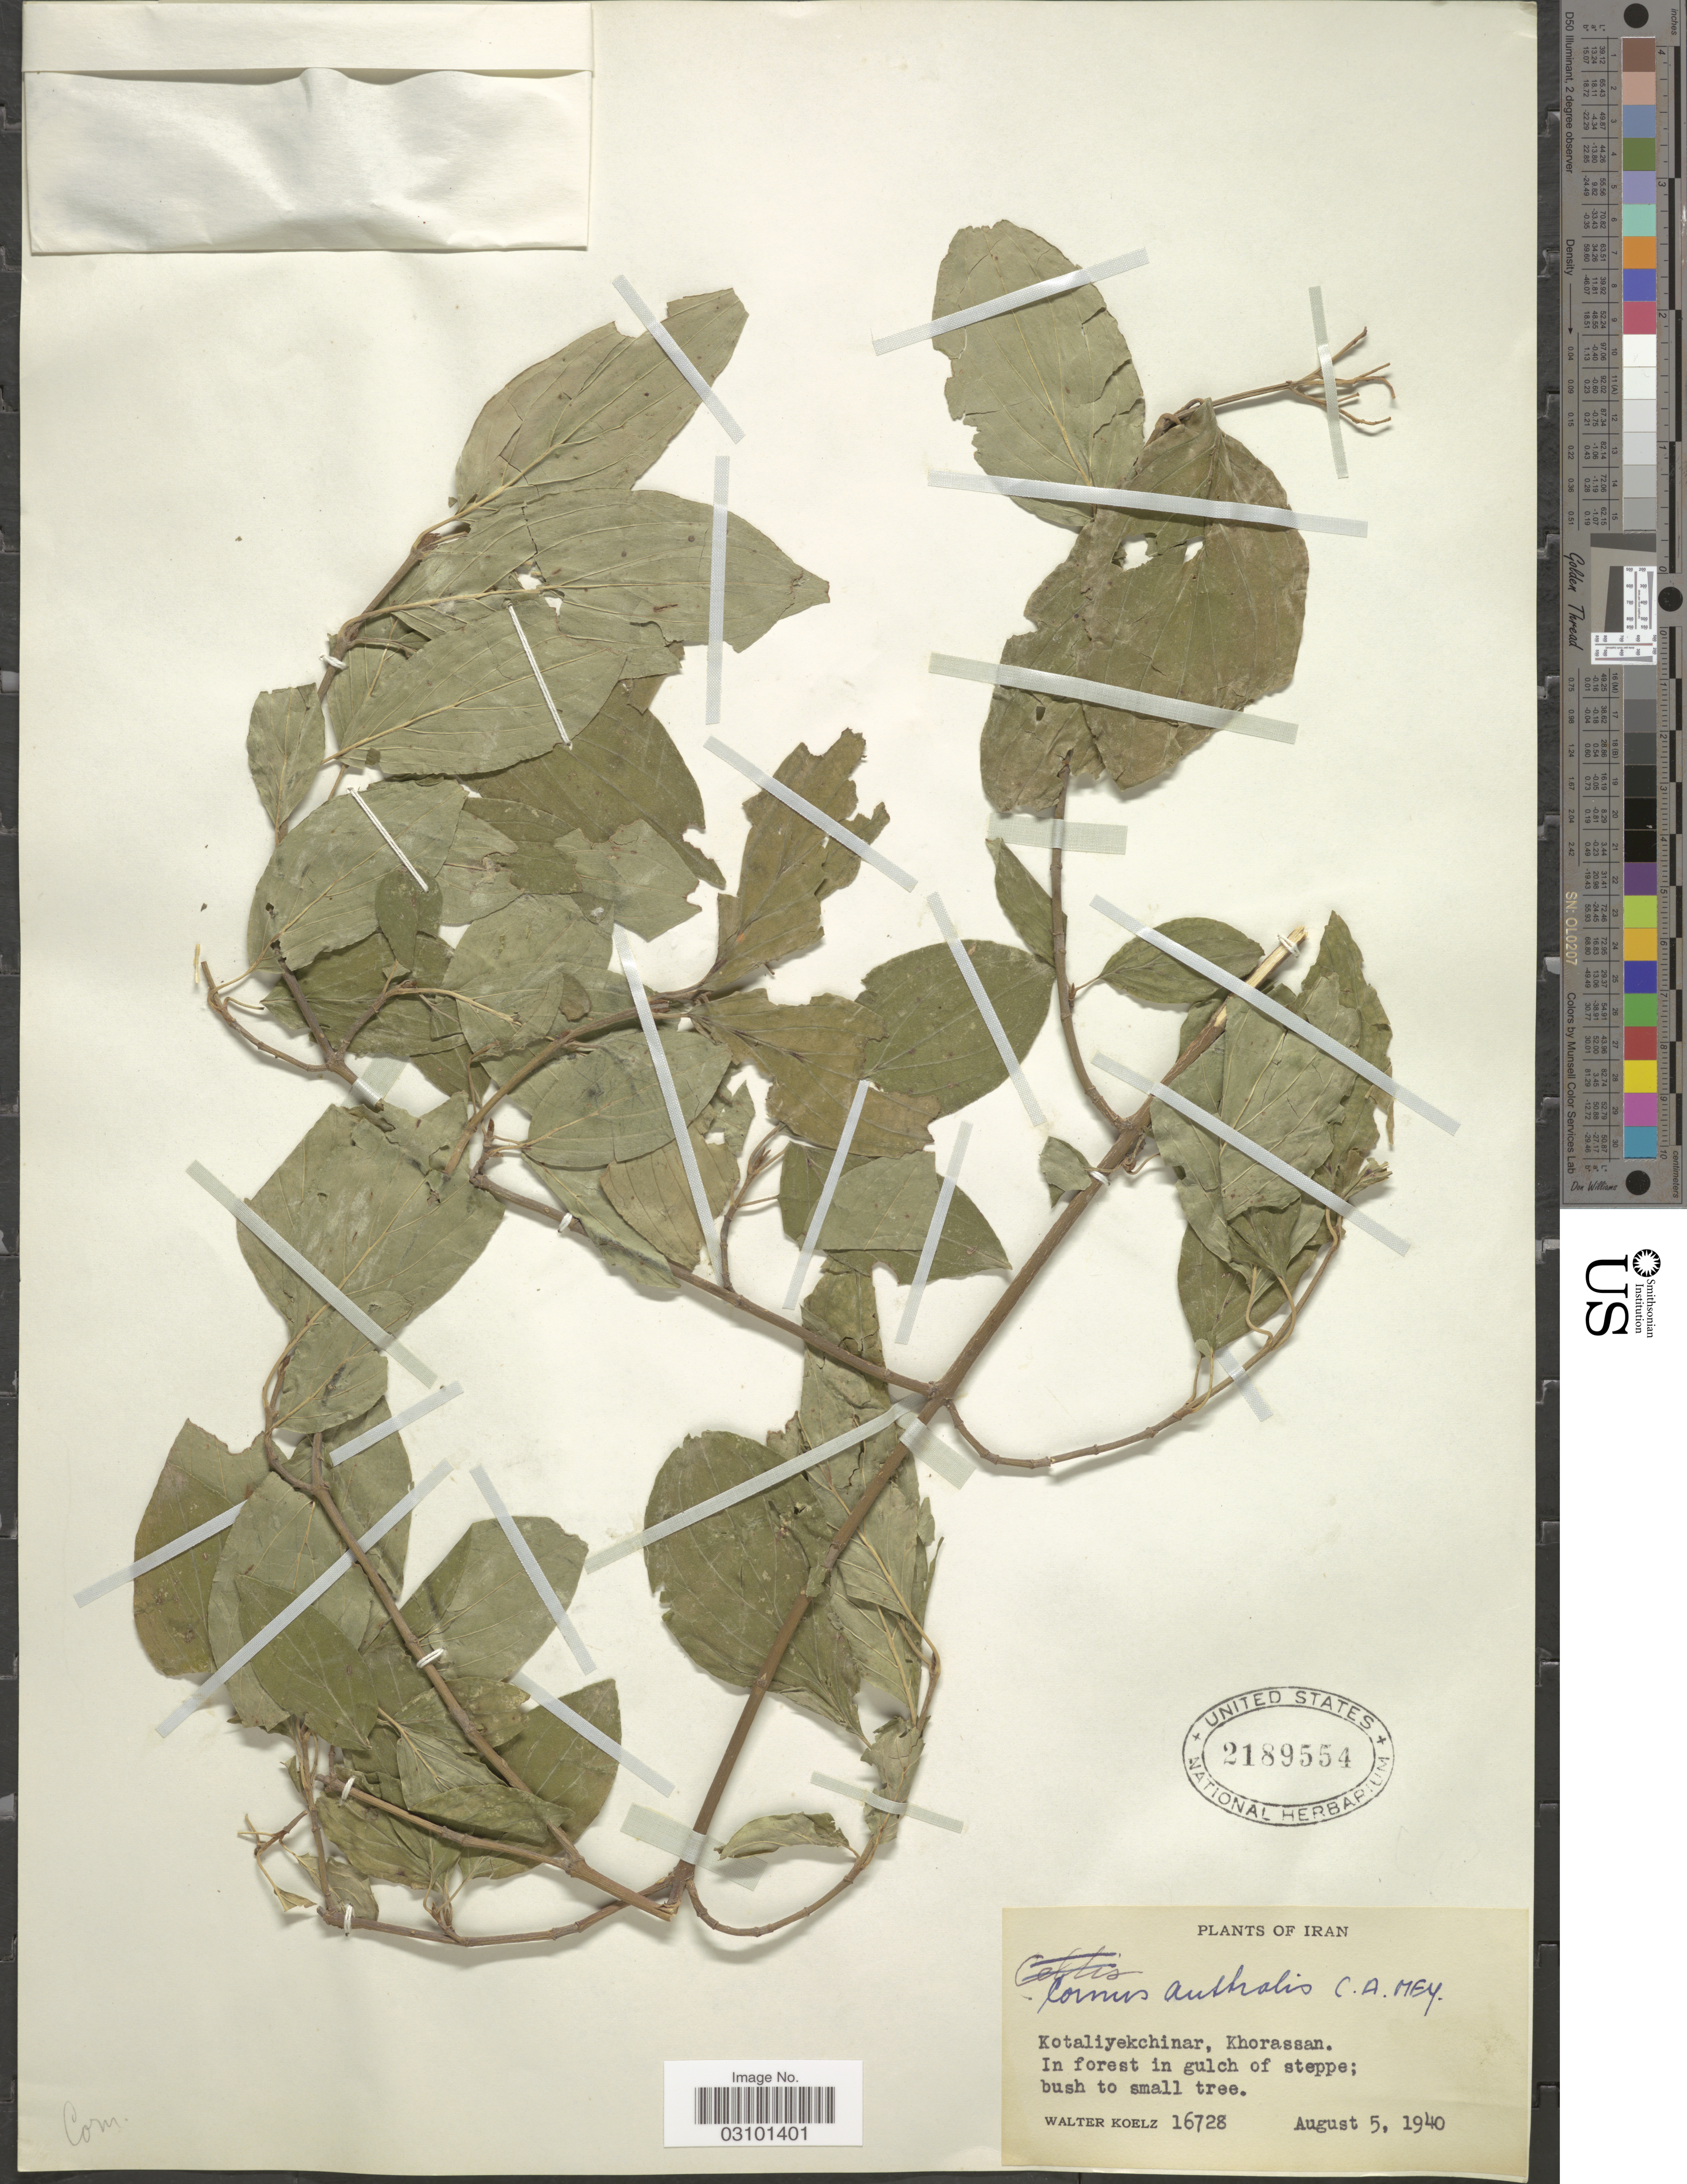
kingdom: Plantae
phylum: Tracheophyta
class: Magnoliopsida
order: Cornales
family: Cornaceae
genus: Cornus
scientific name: Cornus australis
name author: C.A. Mey.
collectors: W. N. Koelz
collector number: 16728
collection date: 1940-08-05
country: Iran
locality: Kotaliyekchinar, Khorassan.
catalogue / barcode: US 2189554